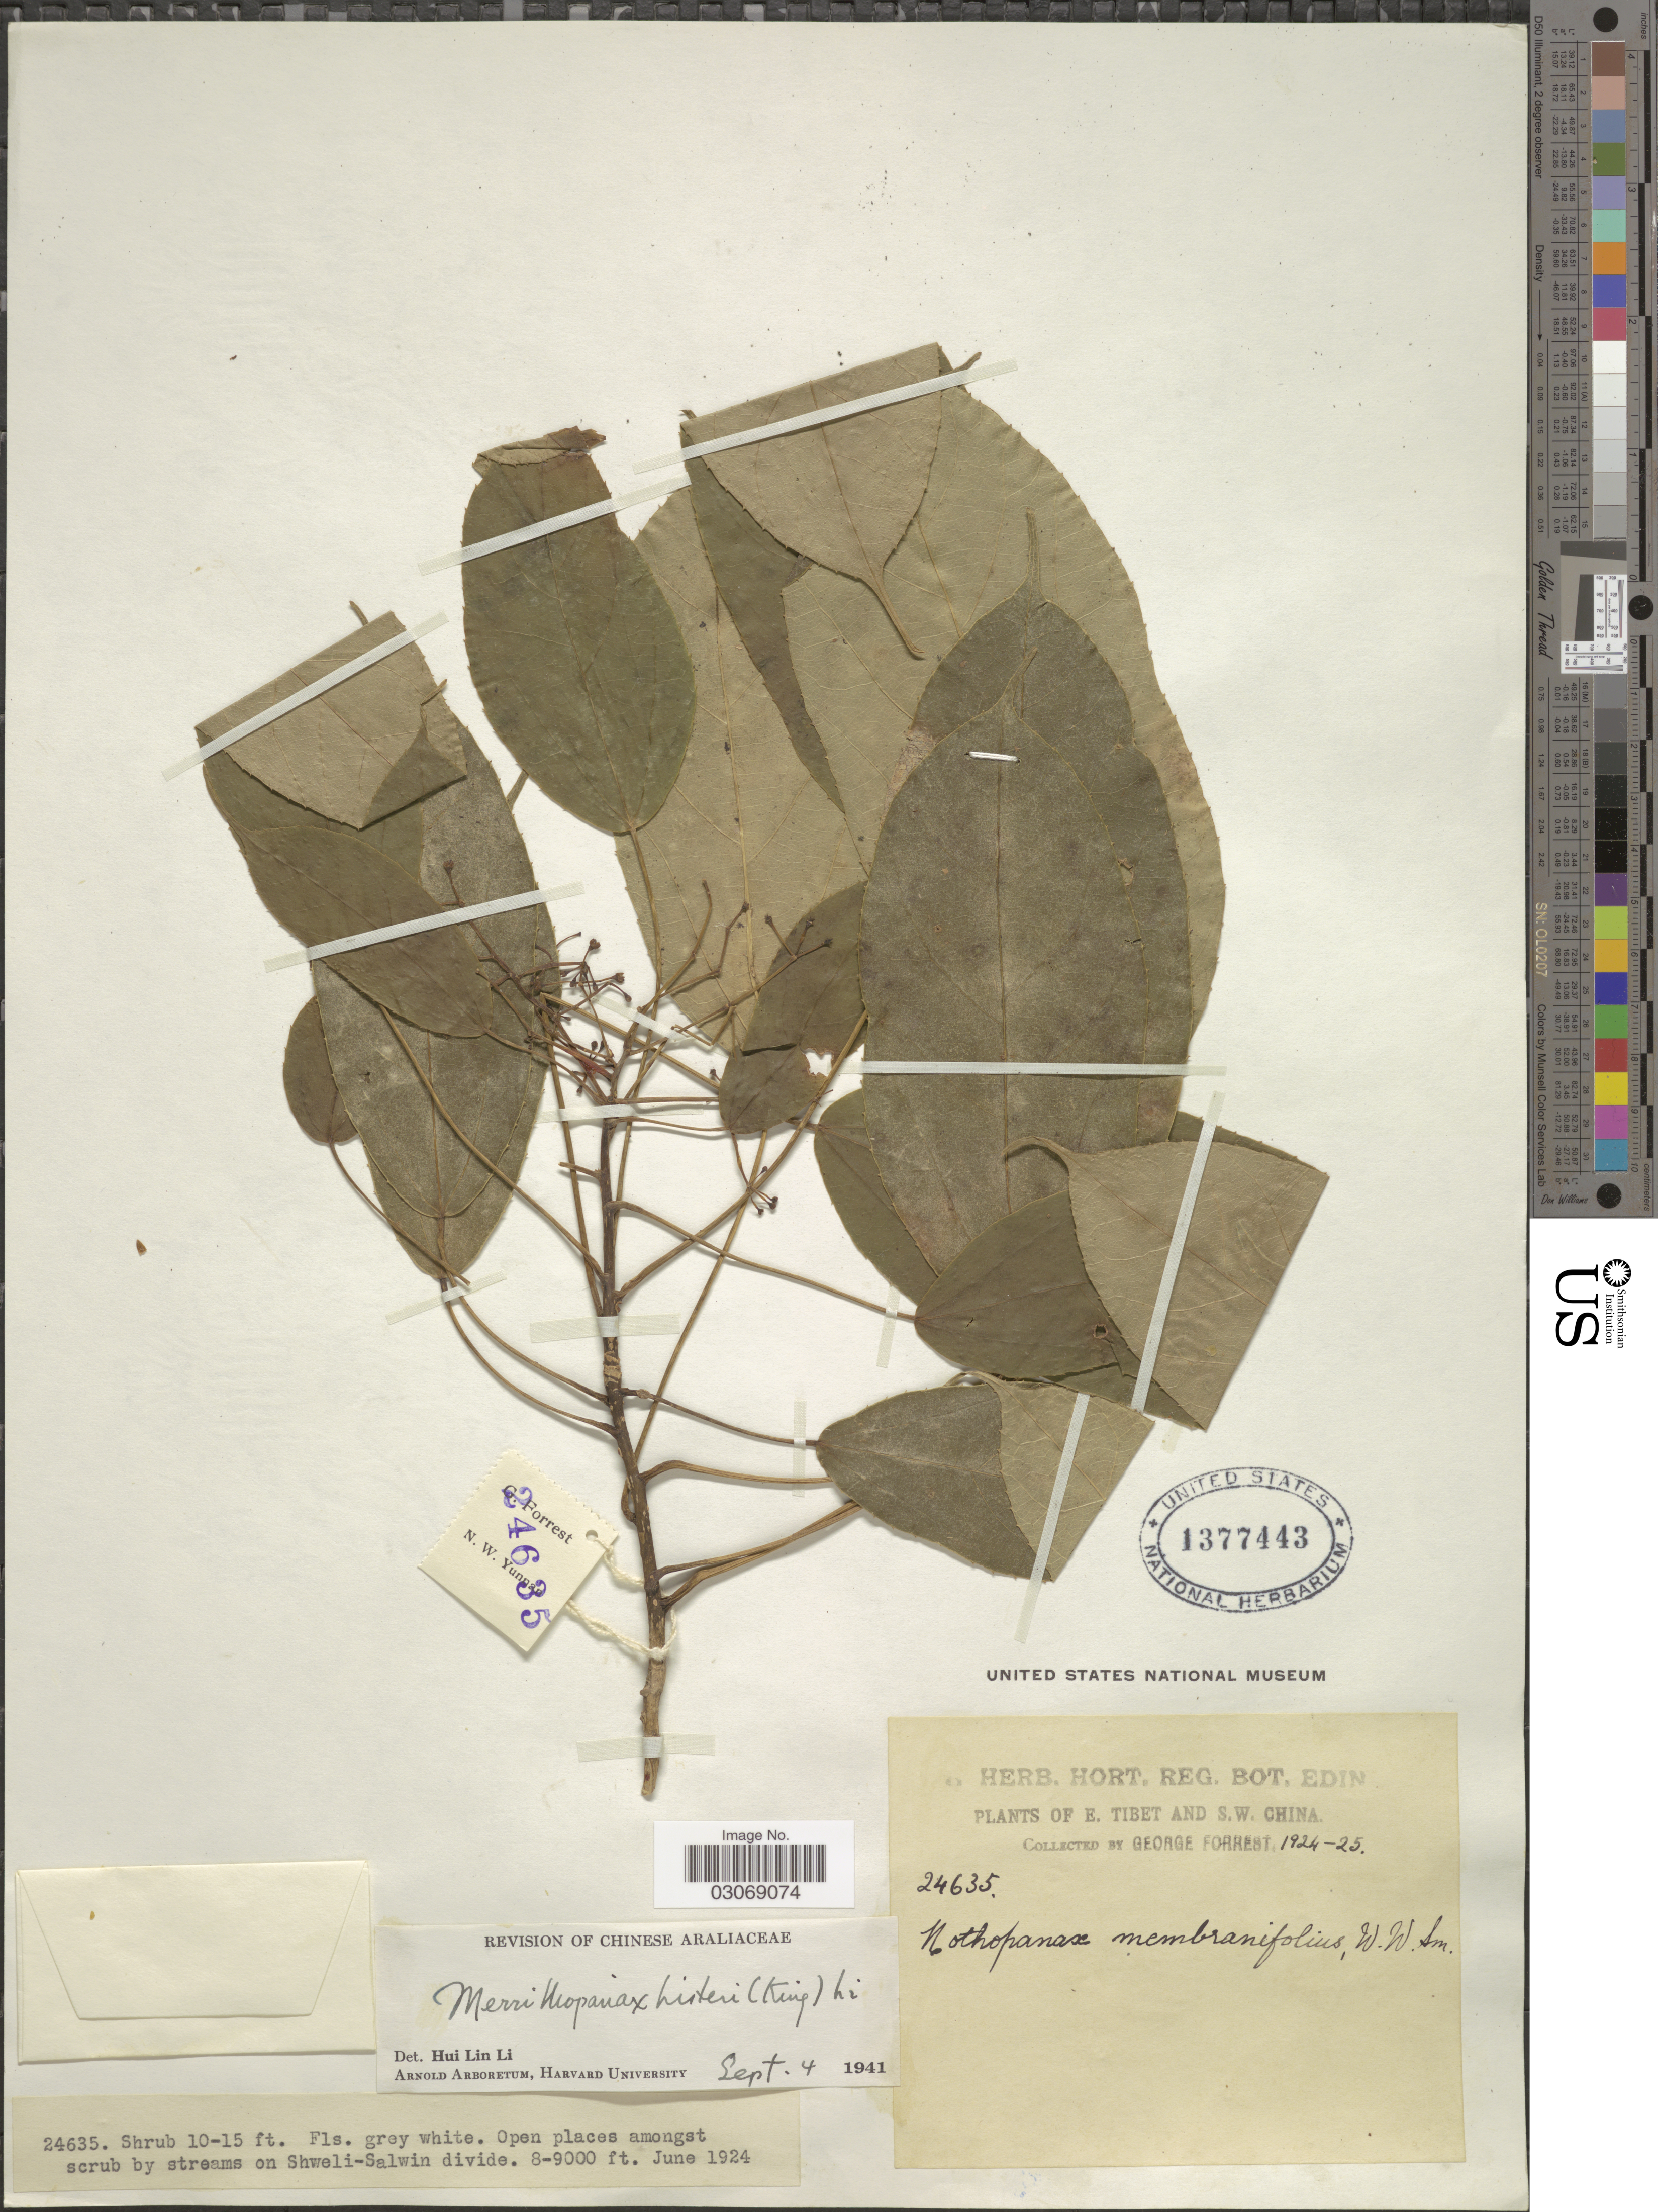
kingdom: Plantae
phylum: Tracheophyta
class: Magnoliopsida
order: Apiales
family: Araliaceae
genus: Merrilliopanax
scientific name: Merrilliopanax listeri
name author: (King) H.L. Li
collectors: G. Forrest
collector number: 24635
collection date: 1924-06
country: China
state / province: Xizang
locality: E. Tibet and S.W. China. Open places amongst scrub by streams on Shweli-Salwin divide.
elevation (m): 2438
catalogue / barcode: US 1377443